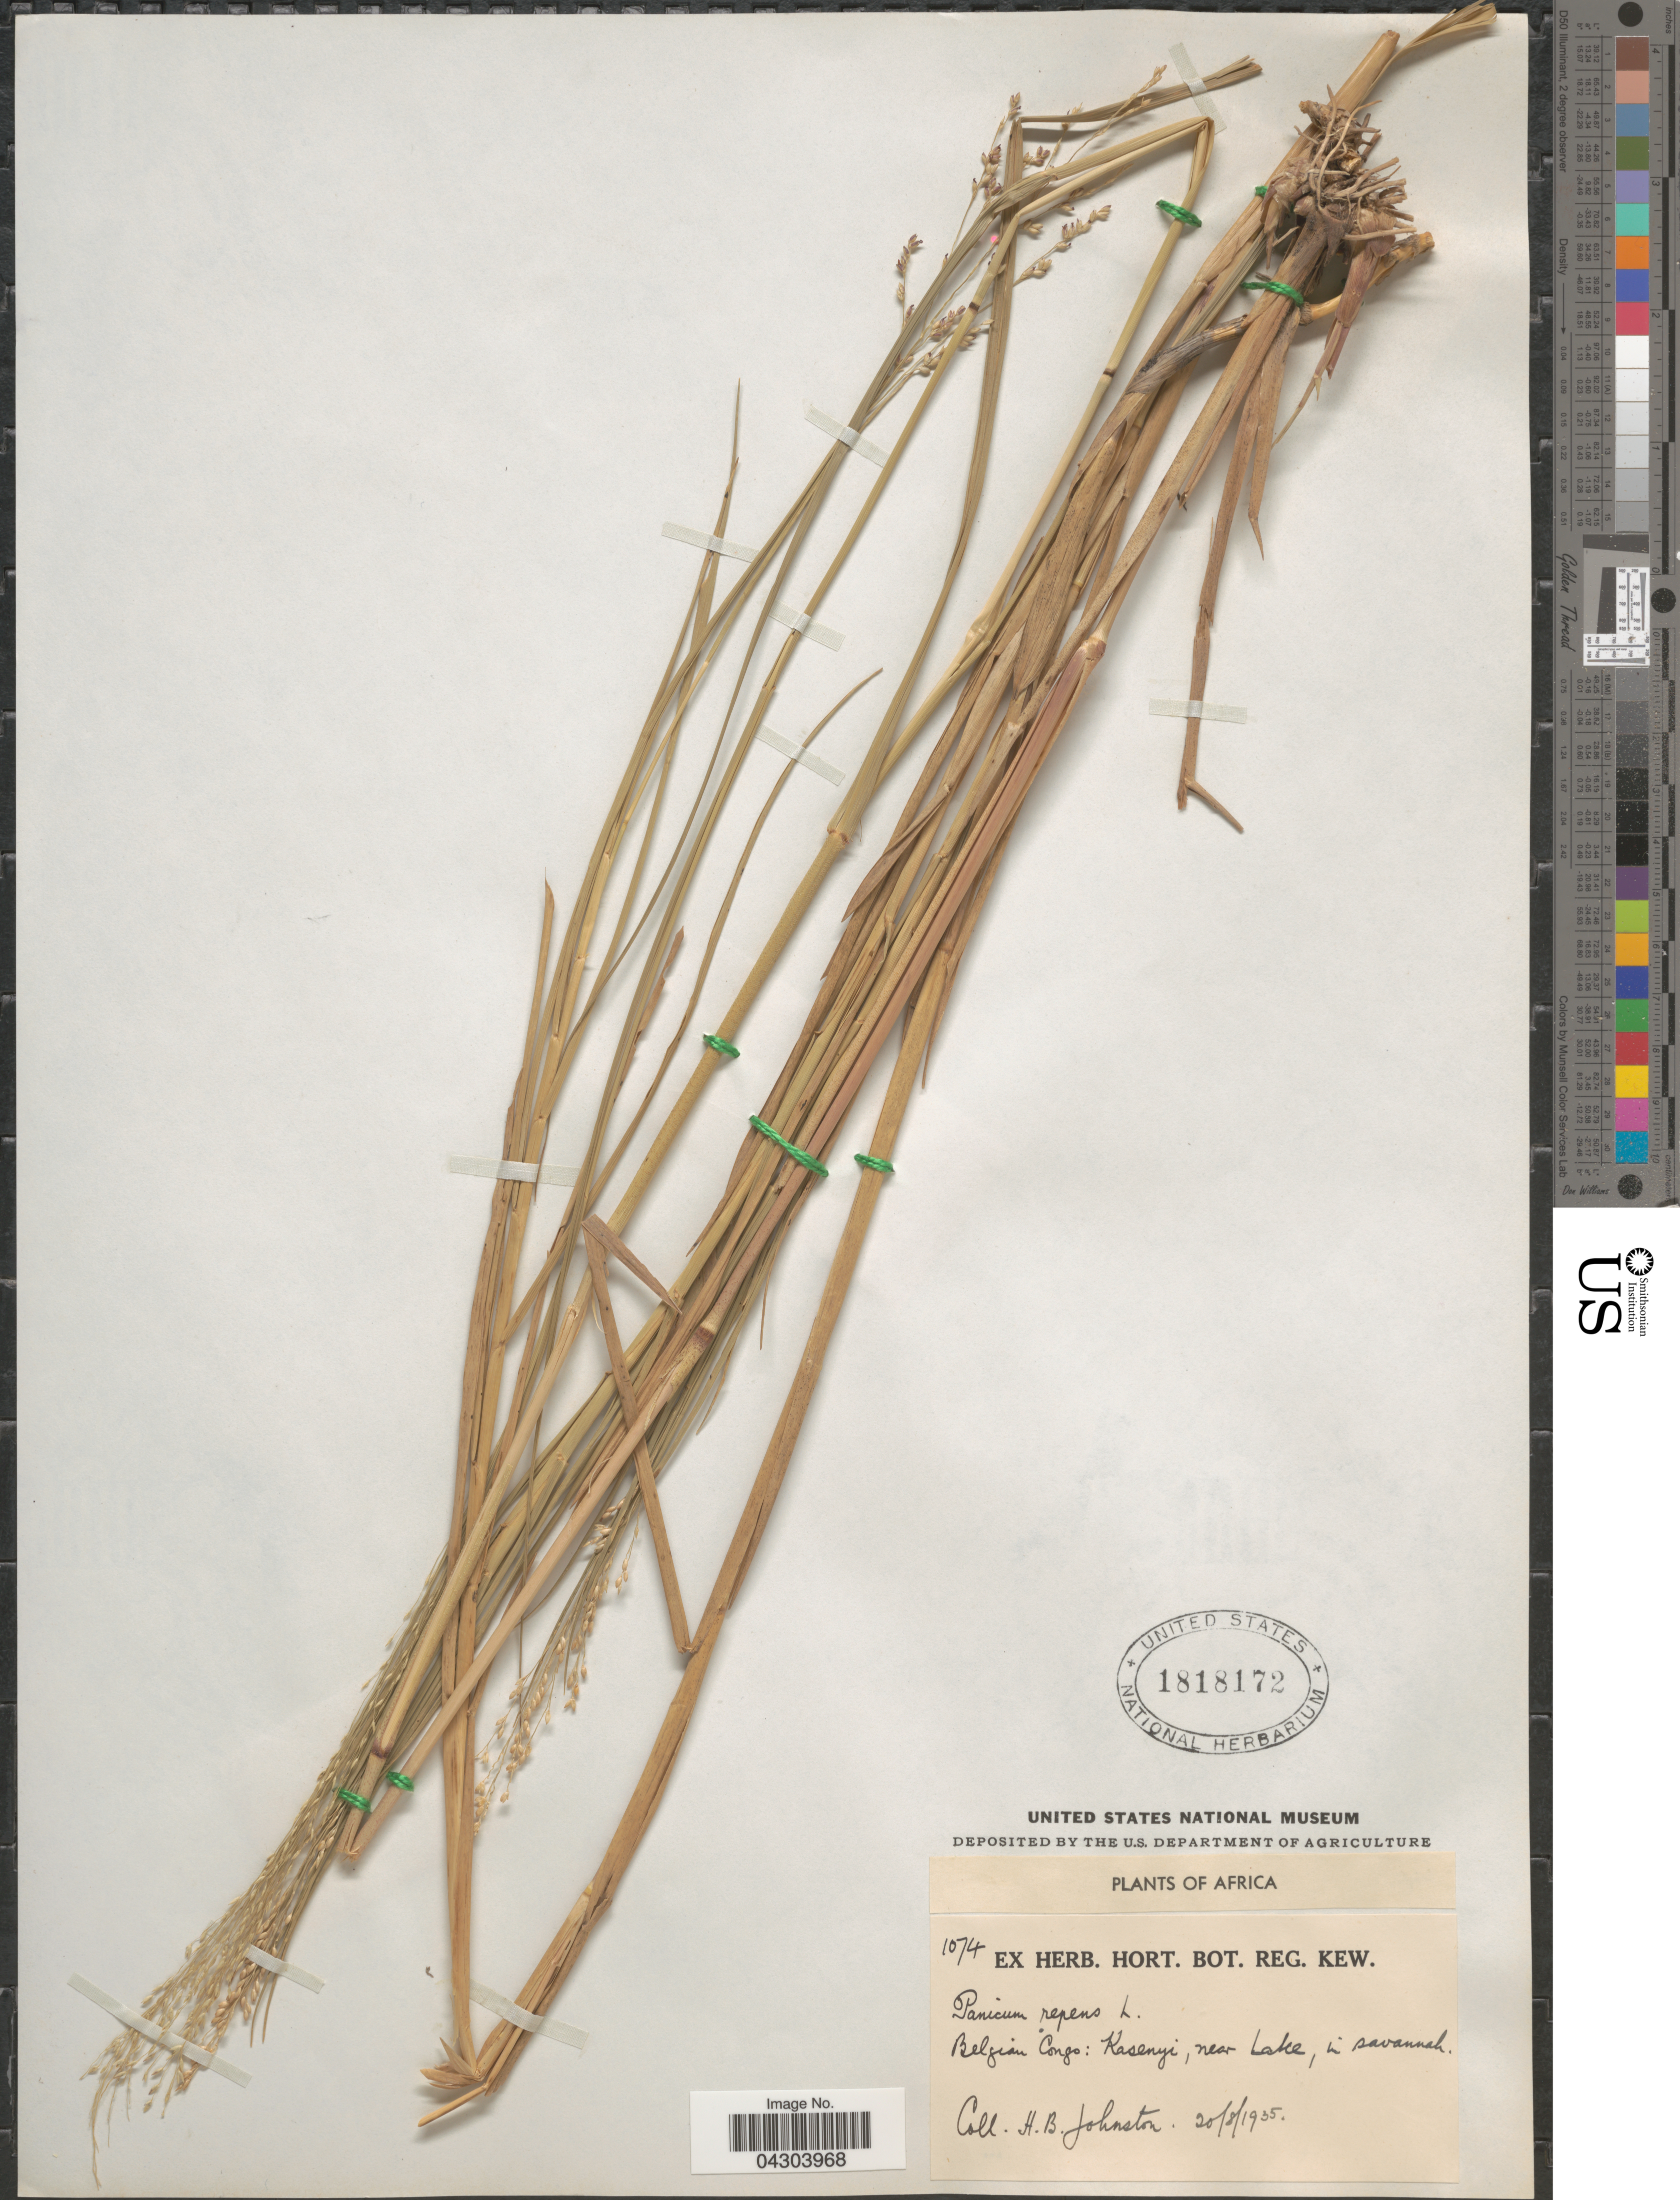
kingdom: Plantae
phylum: Tracheophyta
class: Liliopsida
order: Poales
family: Poaceae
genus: Panicum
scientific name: Panicum repens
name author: L.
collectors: H. B. Johnston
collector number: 1074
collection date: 1935-08-20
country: Congo, Democratic Republic of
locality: Belgian Congo: Kasenyi, near Lake, in savannah.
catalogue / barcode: US 1818172